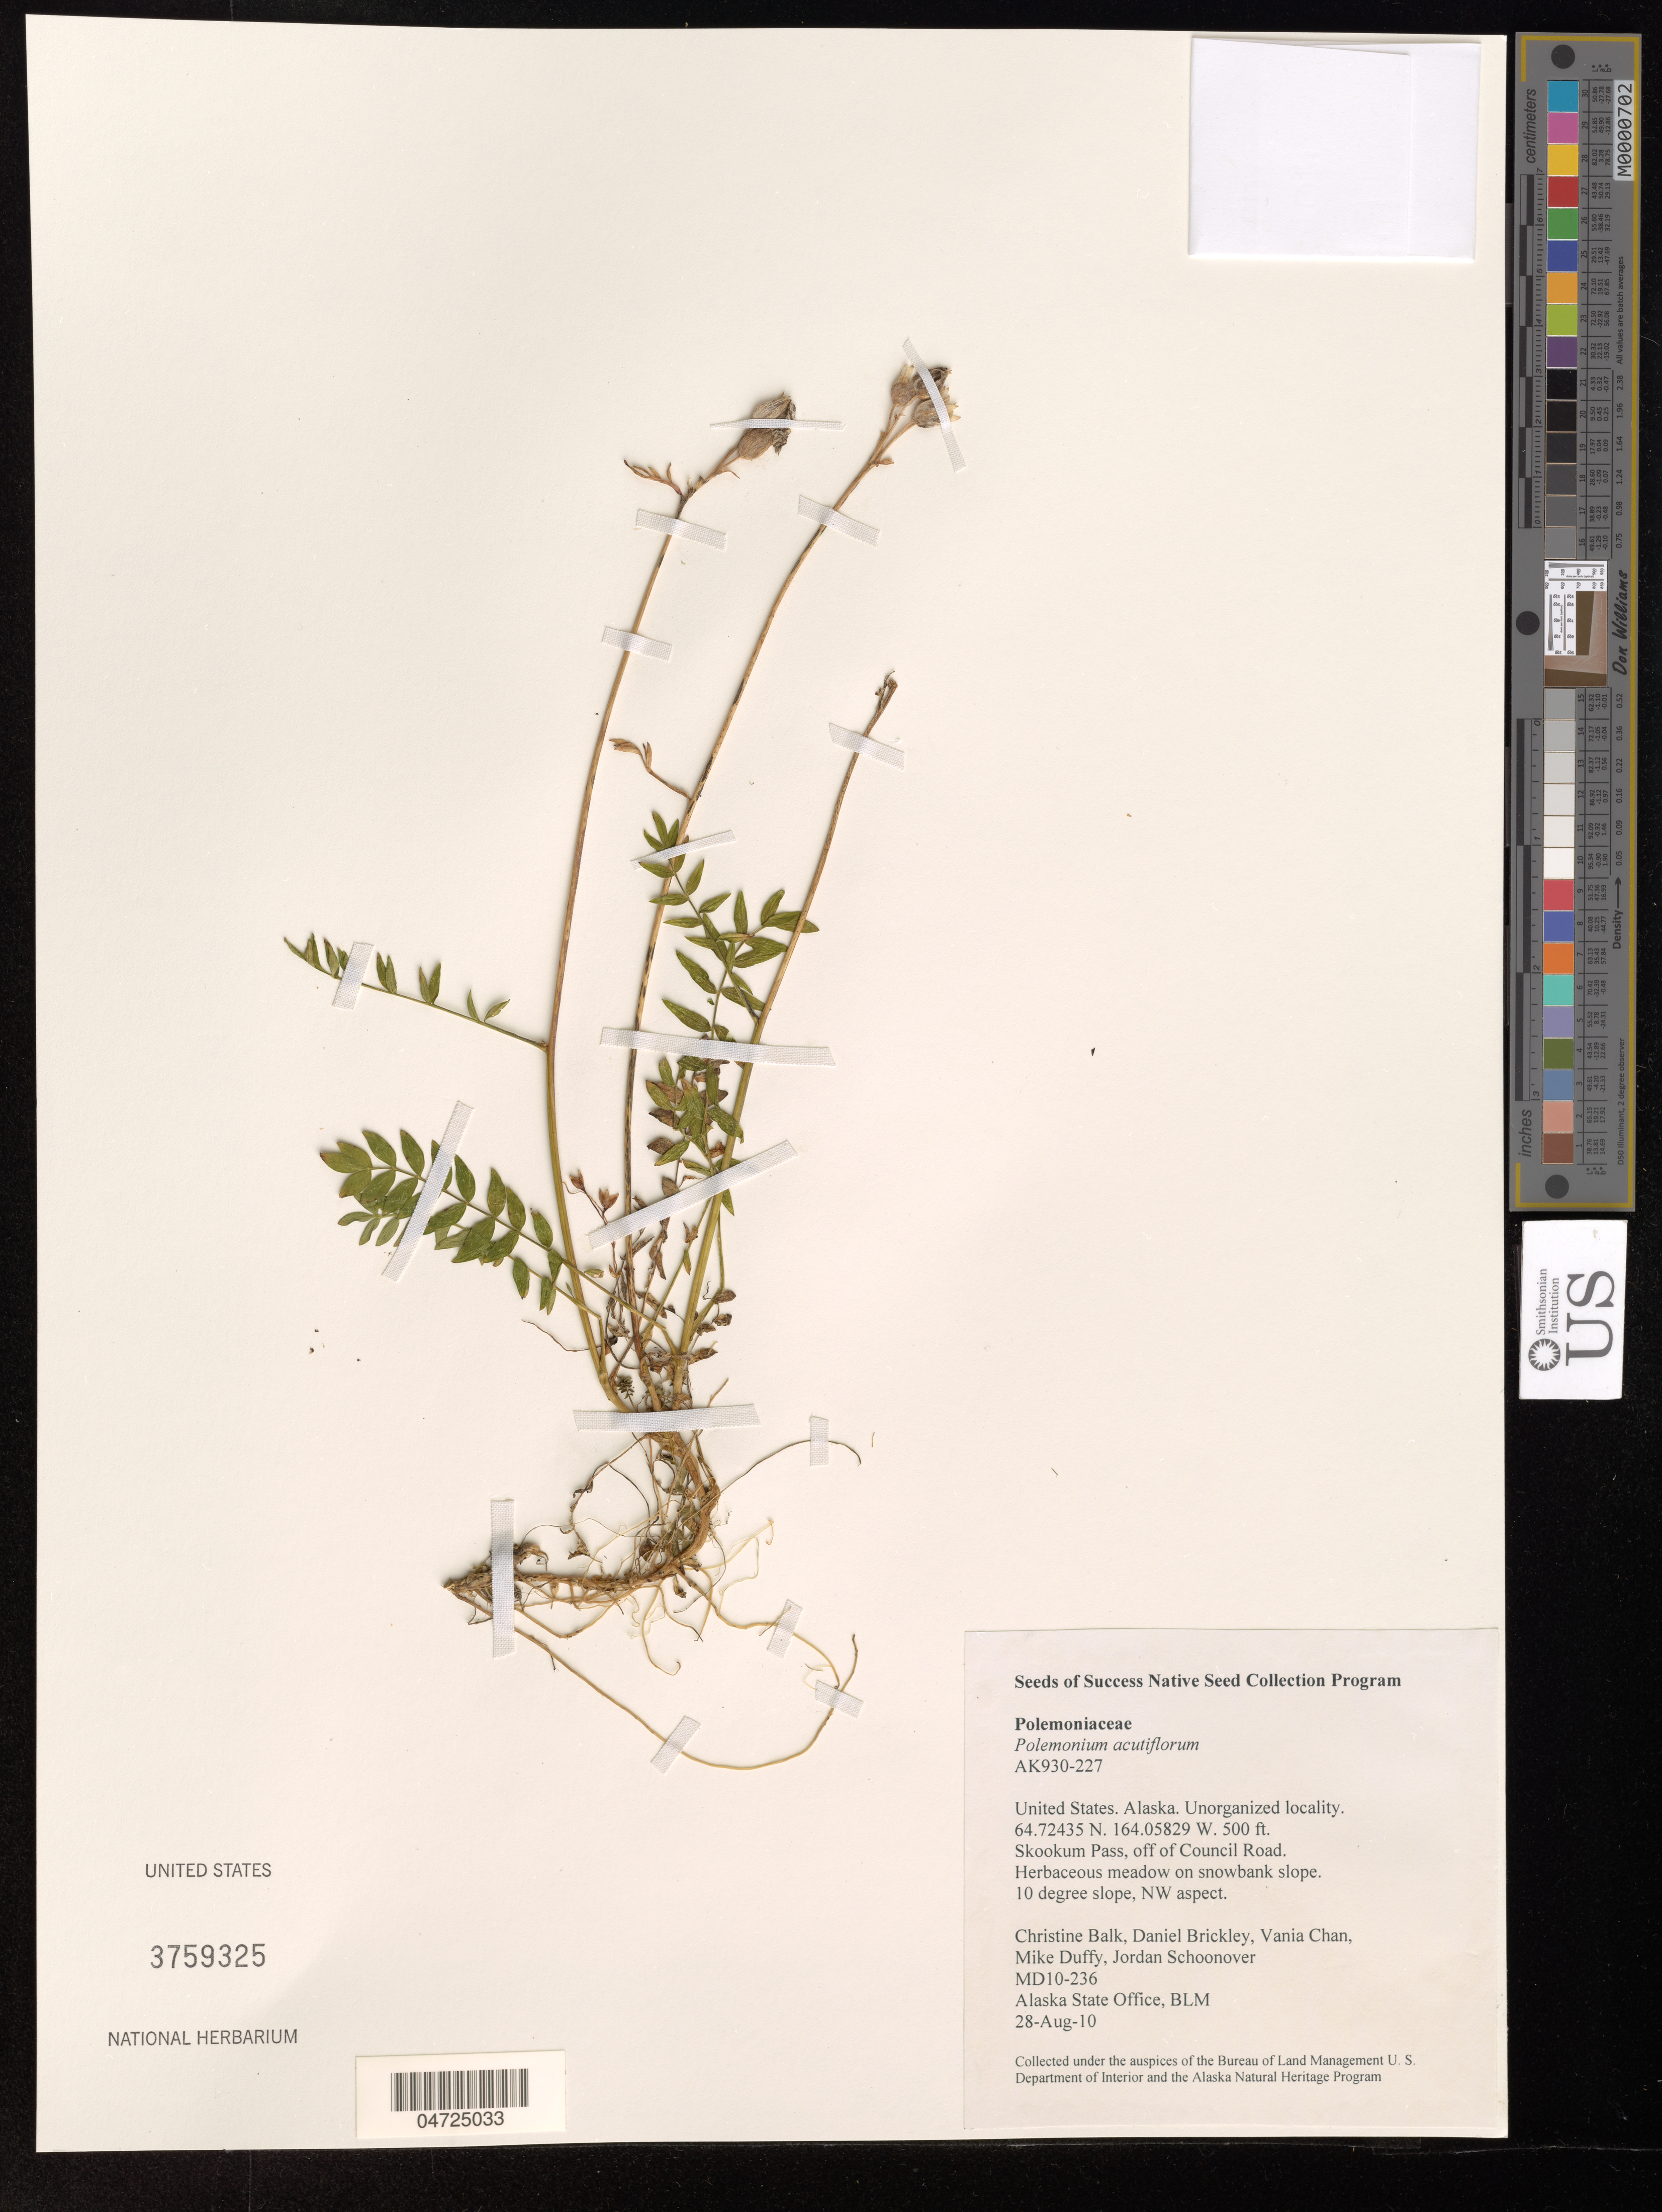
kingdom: Plantae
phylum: Tracheophyta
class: Magnoliopsida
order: Ericales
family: Polemoniaceae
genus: Polemonium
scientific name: Polemonium acutiflorum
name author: Willd. ex Roem. & Schult.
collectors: C. Balk, D. Brickley, V. Chan & M. Duffy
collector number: MD10-236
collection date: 2010-08-28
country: United States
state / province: Alaska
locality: Skookum Pass, off of Council Road. NW aspect.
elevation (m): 152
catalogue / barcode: US 3759325